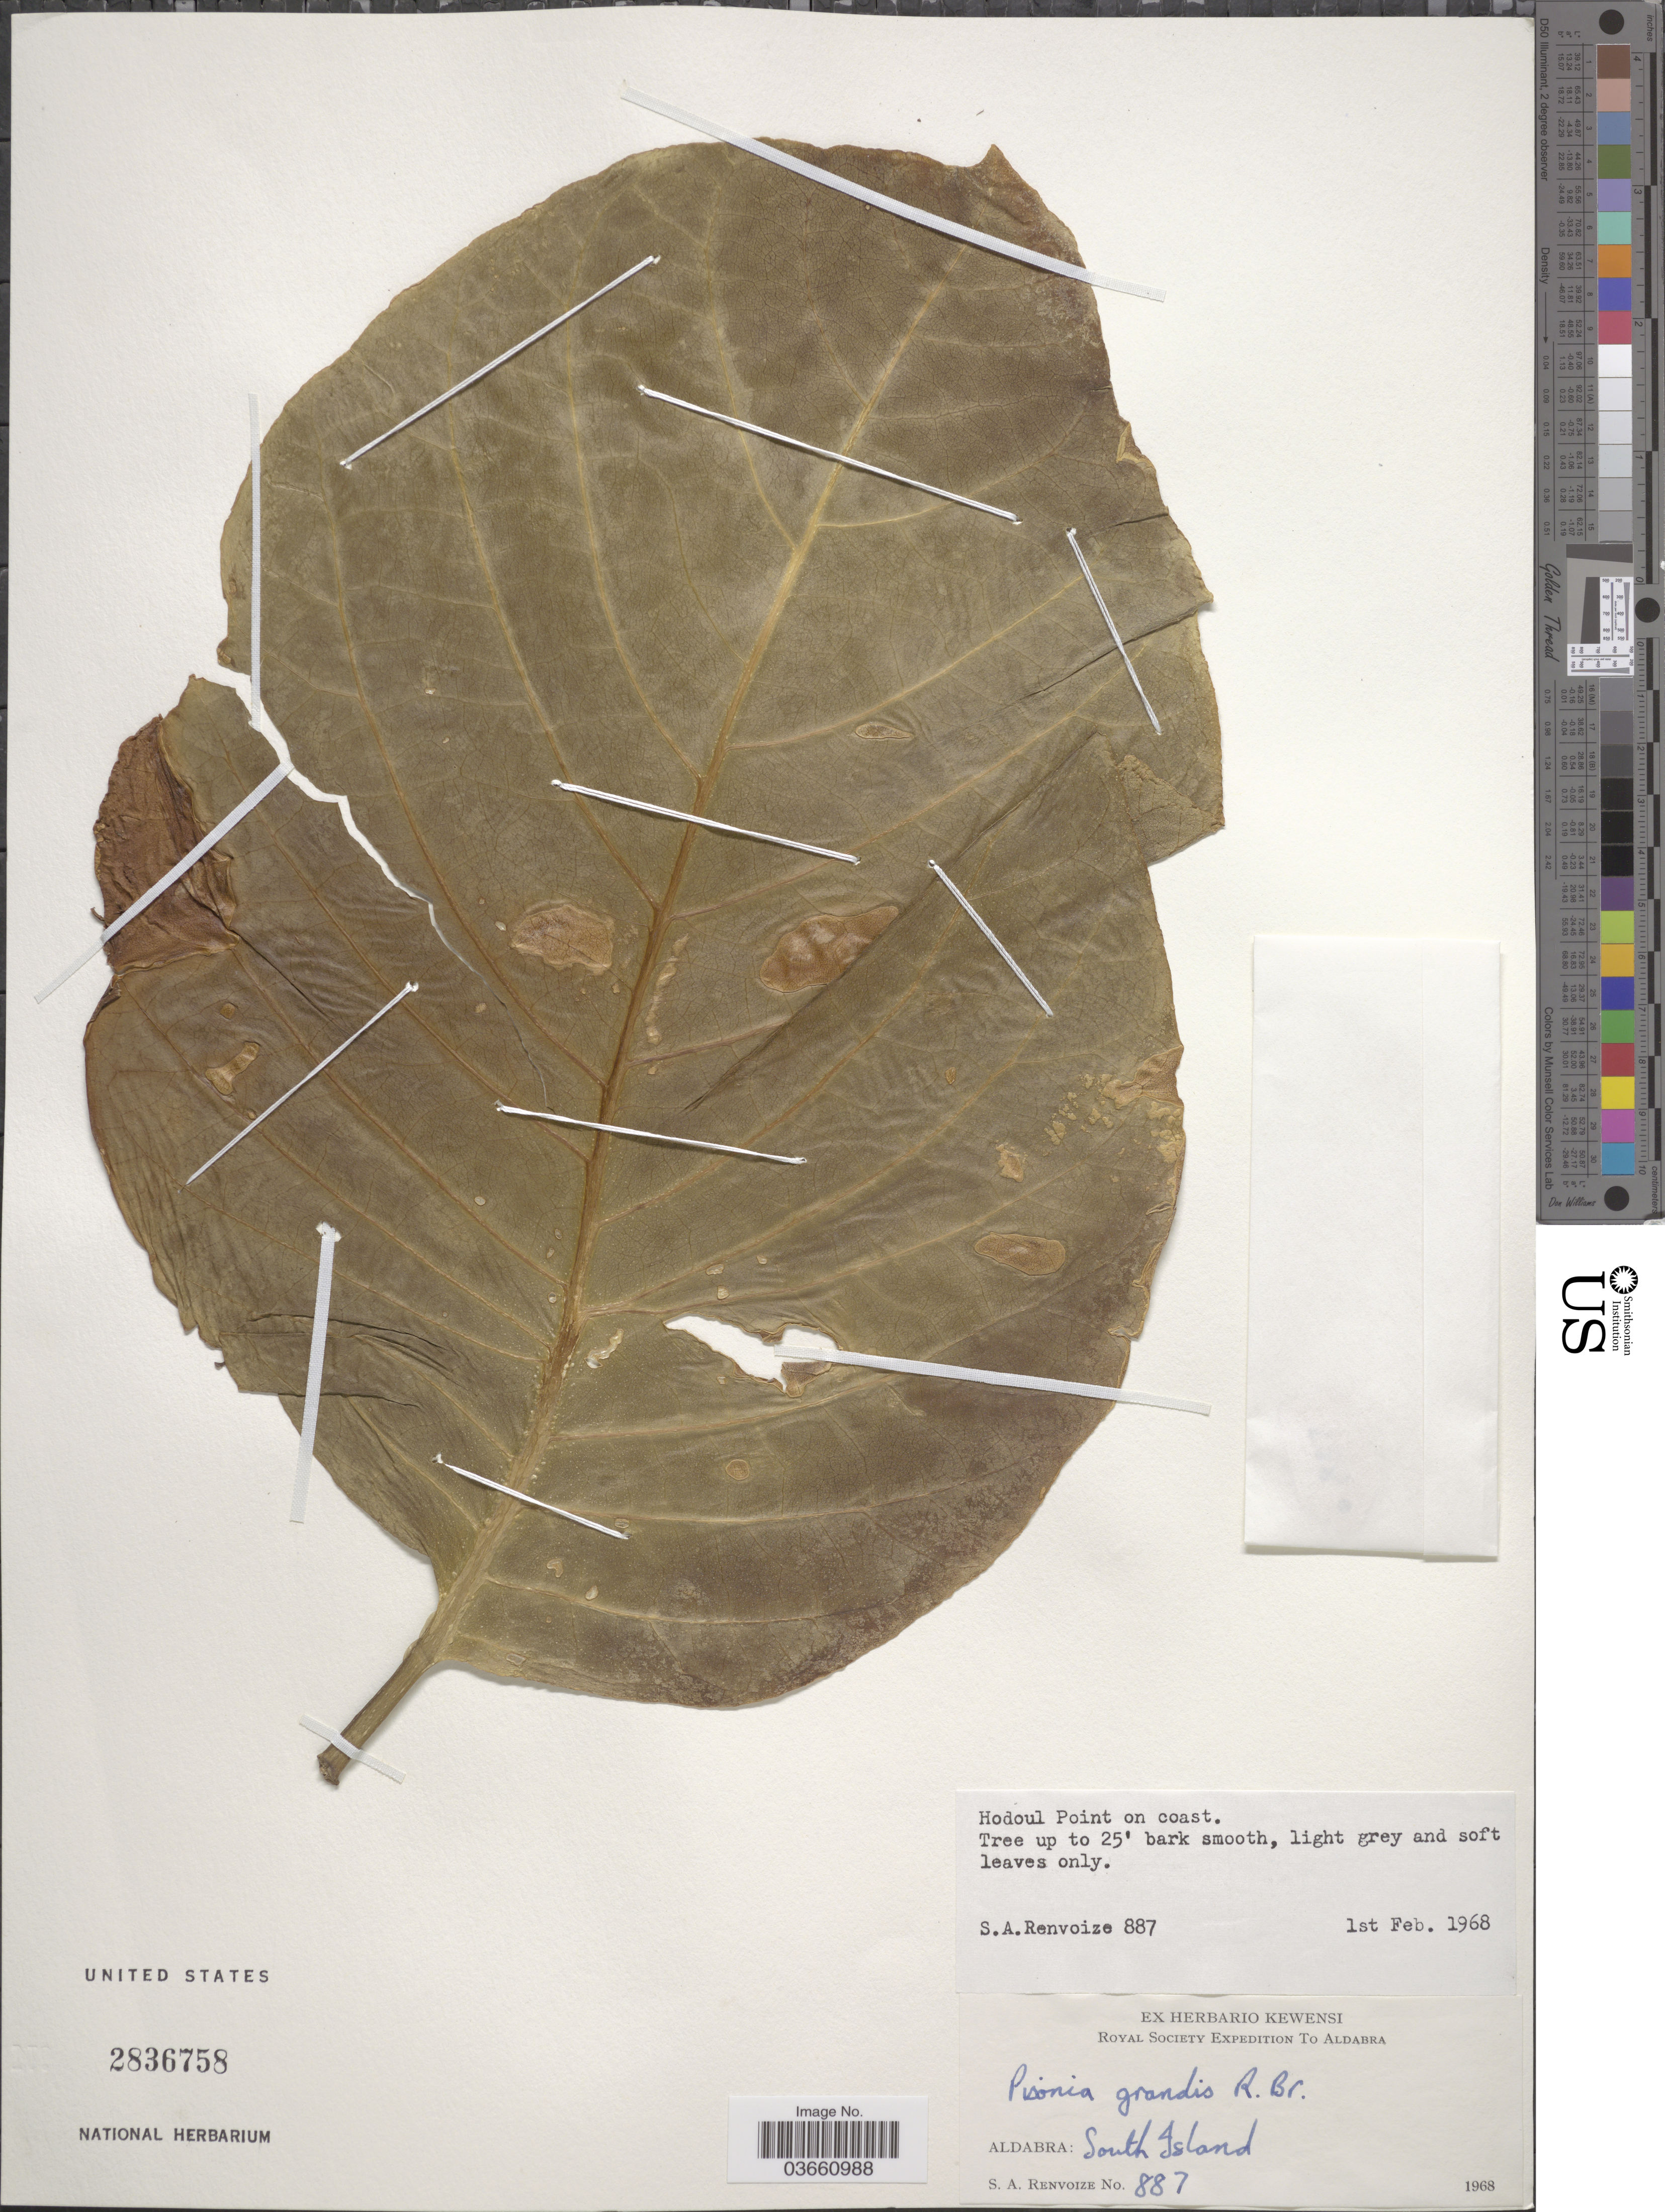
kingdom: Plantae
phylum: Tracheophyta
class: Magnoliopsida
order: Caryophyllales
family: Nyctaginaceae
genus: Pisonia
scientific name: Pisonia grandis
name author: R. Br.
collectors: S. A. Renvoize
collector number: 887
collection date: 1968-02-01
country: Seychelles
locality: Hodoul Point on coast. Aldabra: South Island.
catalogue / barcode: US 2836758